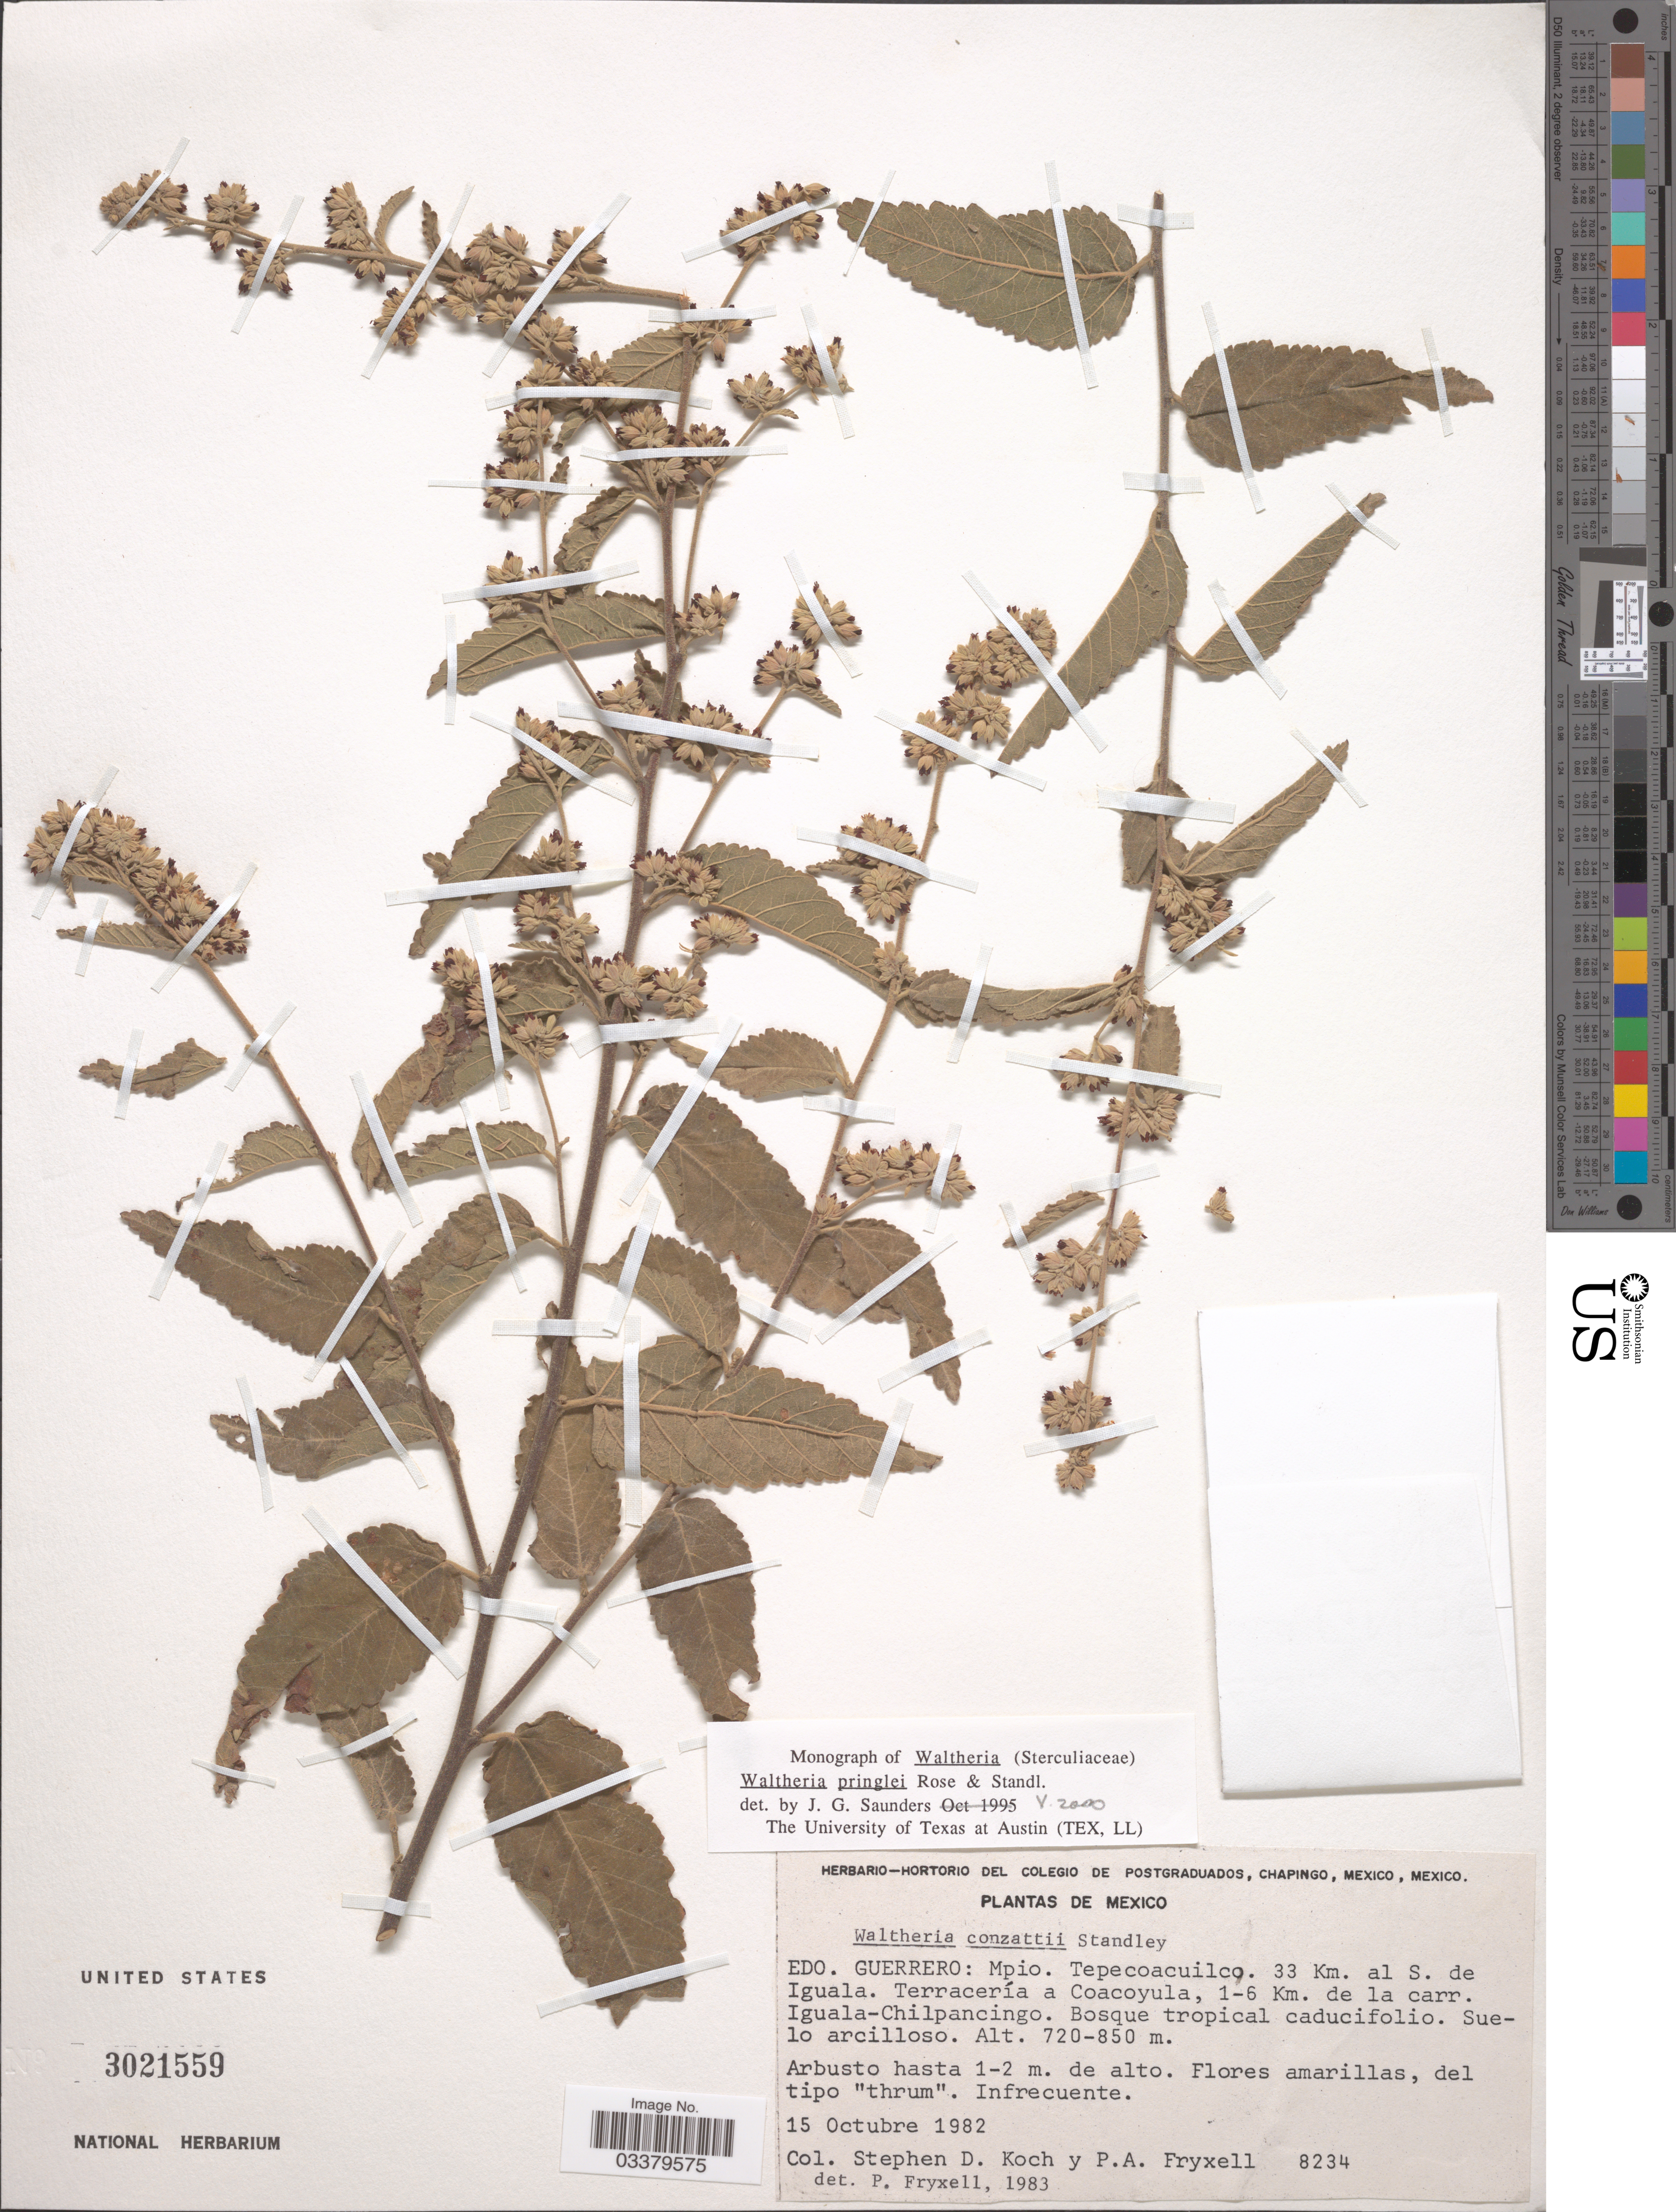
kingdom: Plantae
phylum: Tracheophyta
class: Magnoliopsida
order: Malvales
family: Malvaceae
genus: Waltheria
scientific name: Waltheria pringlei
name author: Rose & Standl.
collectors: S. D. Koch & P. A. Fryxell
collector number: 8234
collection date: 1982-10-15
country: Mexico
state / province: Guerrero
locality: Mpio. Tepecoacuilco. 33 Km. al S. de Iguala. Terracería a Coacoyula, 1-6 Km. de la carr. Iguala-Chilpancingo.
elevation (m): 720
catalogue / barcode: US 3021559